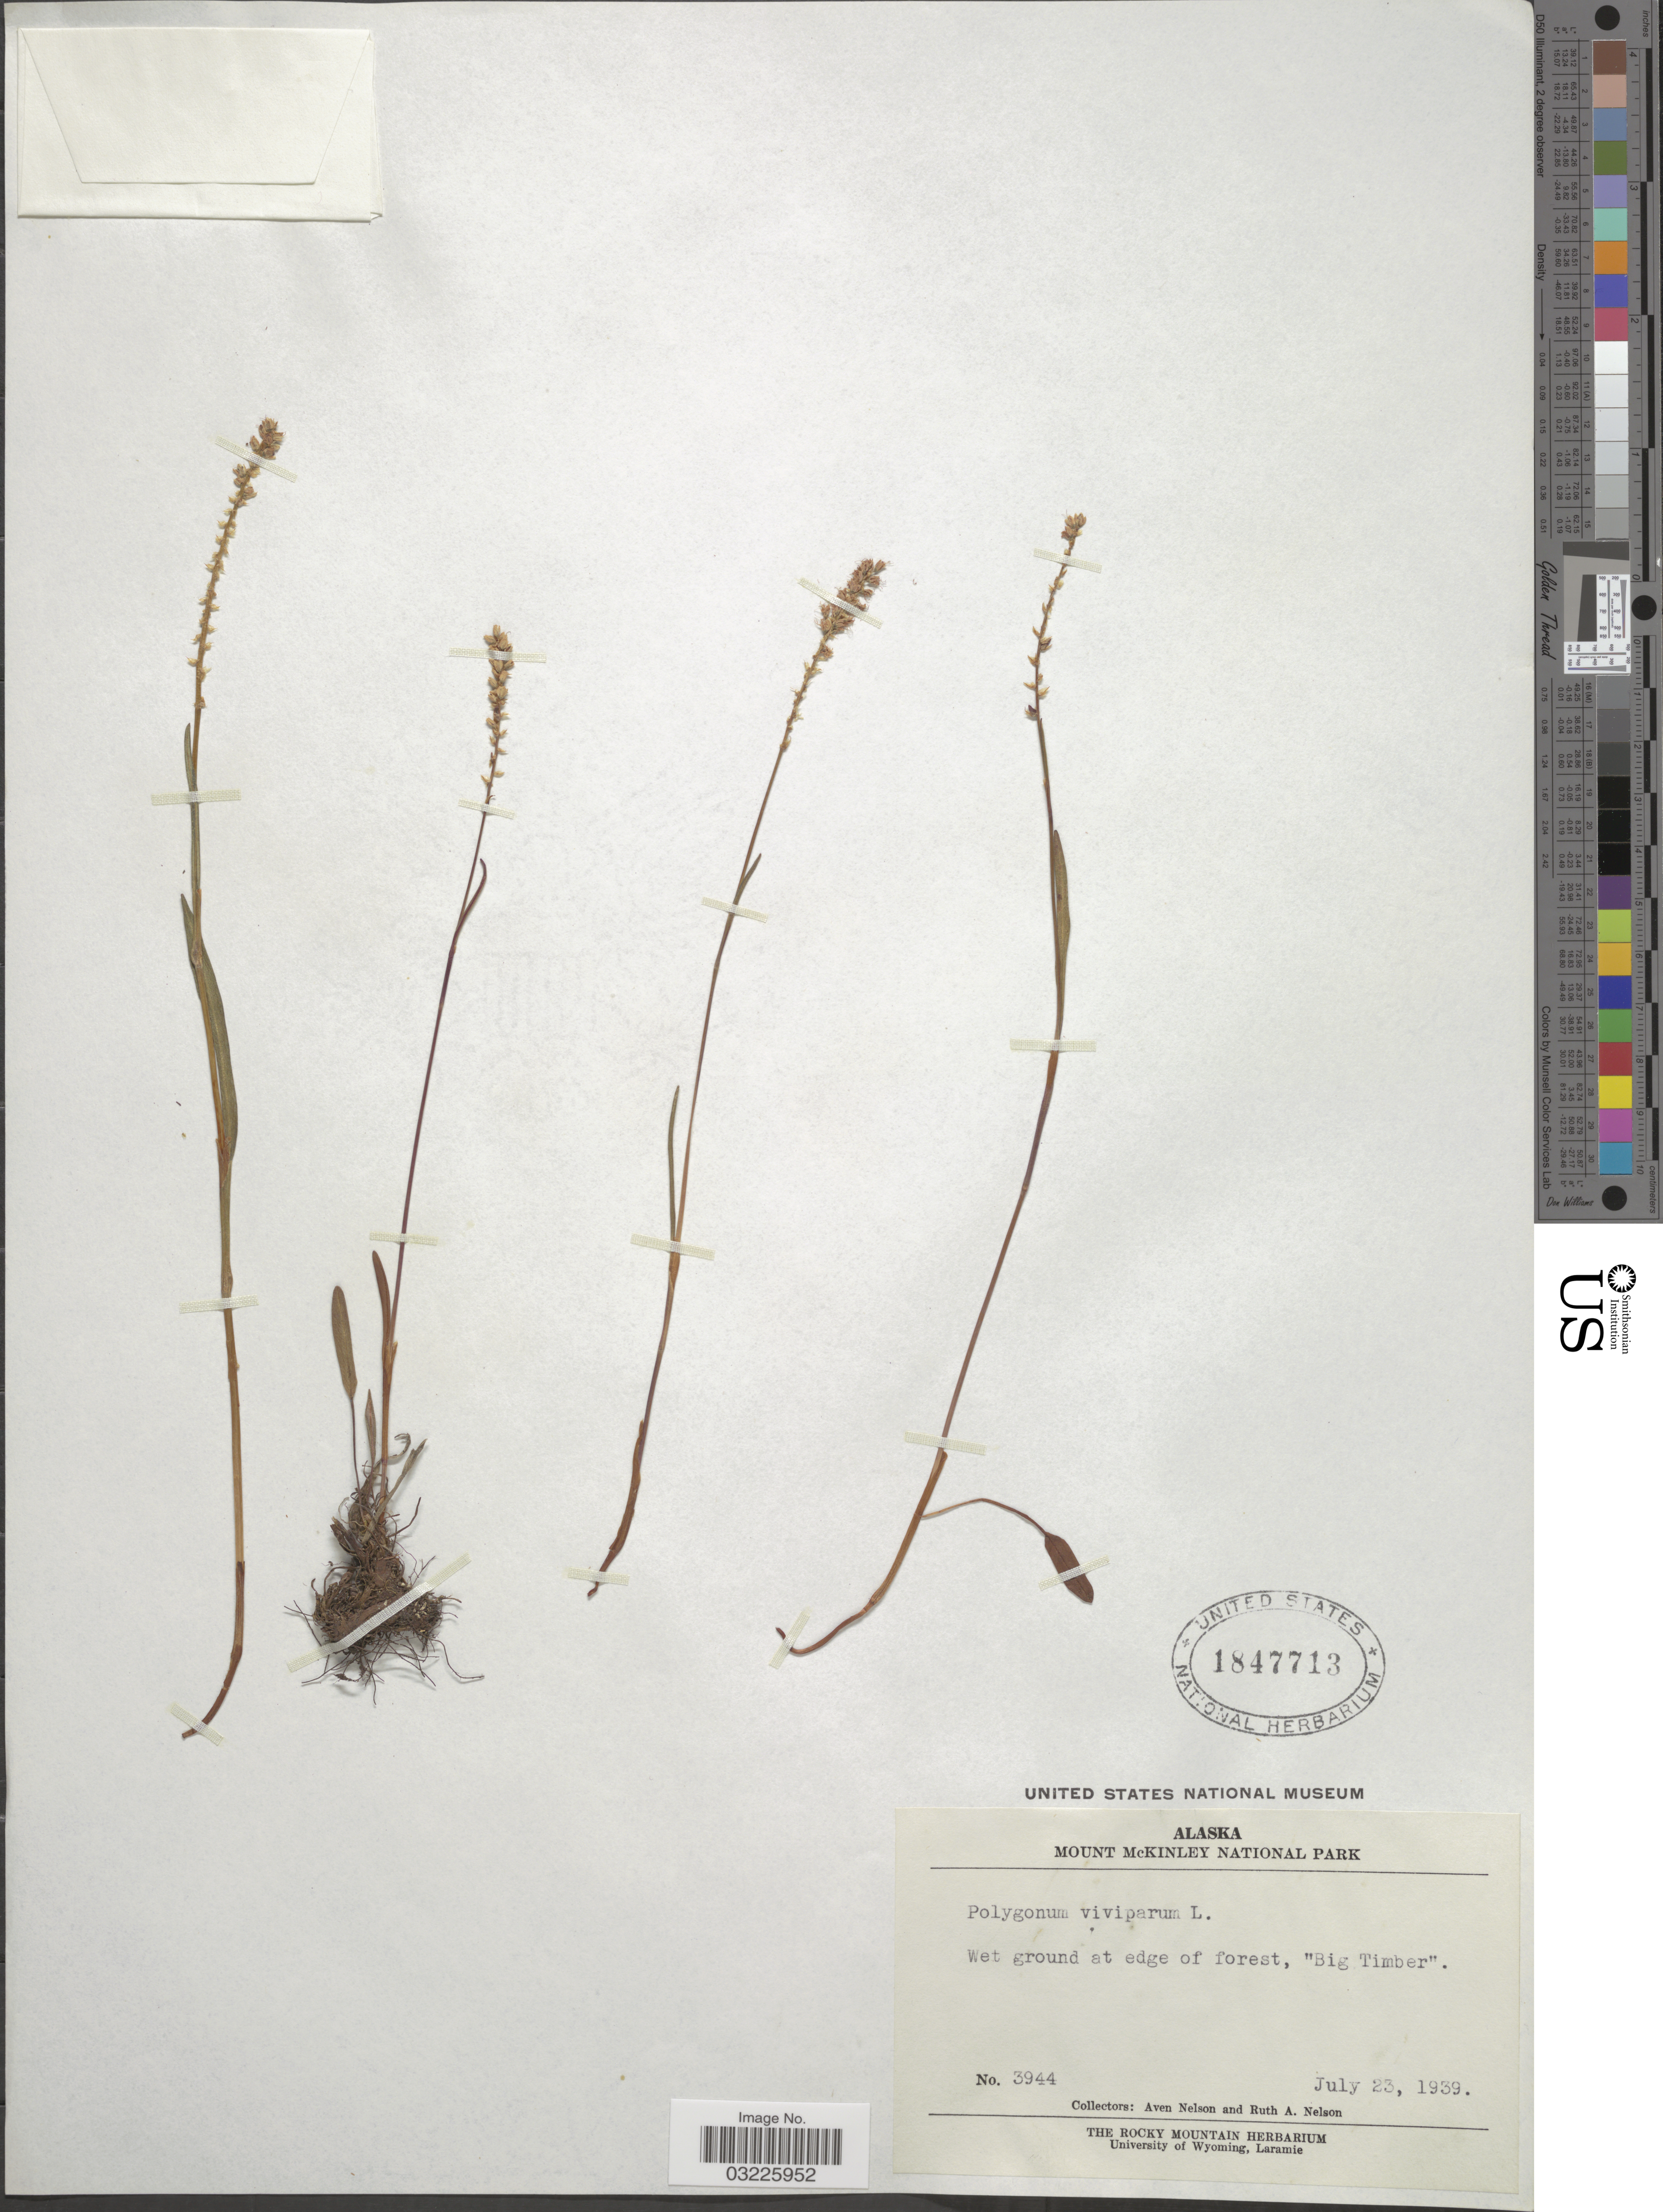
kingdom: Plantae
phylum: Tracheophyta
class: Magnoliopsida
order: Caryophyllales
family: Polygonaceae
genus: Bistorta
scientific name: Bistorta vivipara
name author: (L.) Delarbre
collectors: A. Nelson & R. A. Nelson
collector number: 3944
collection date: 1939-07-23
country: United States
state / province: Alaska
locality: Mount McKinley National Park. "Big Timber".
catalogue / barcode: US 1847713